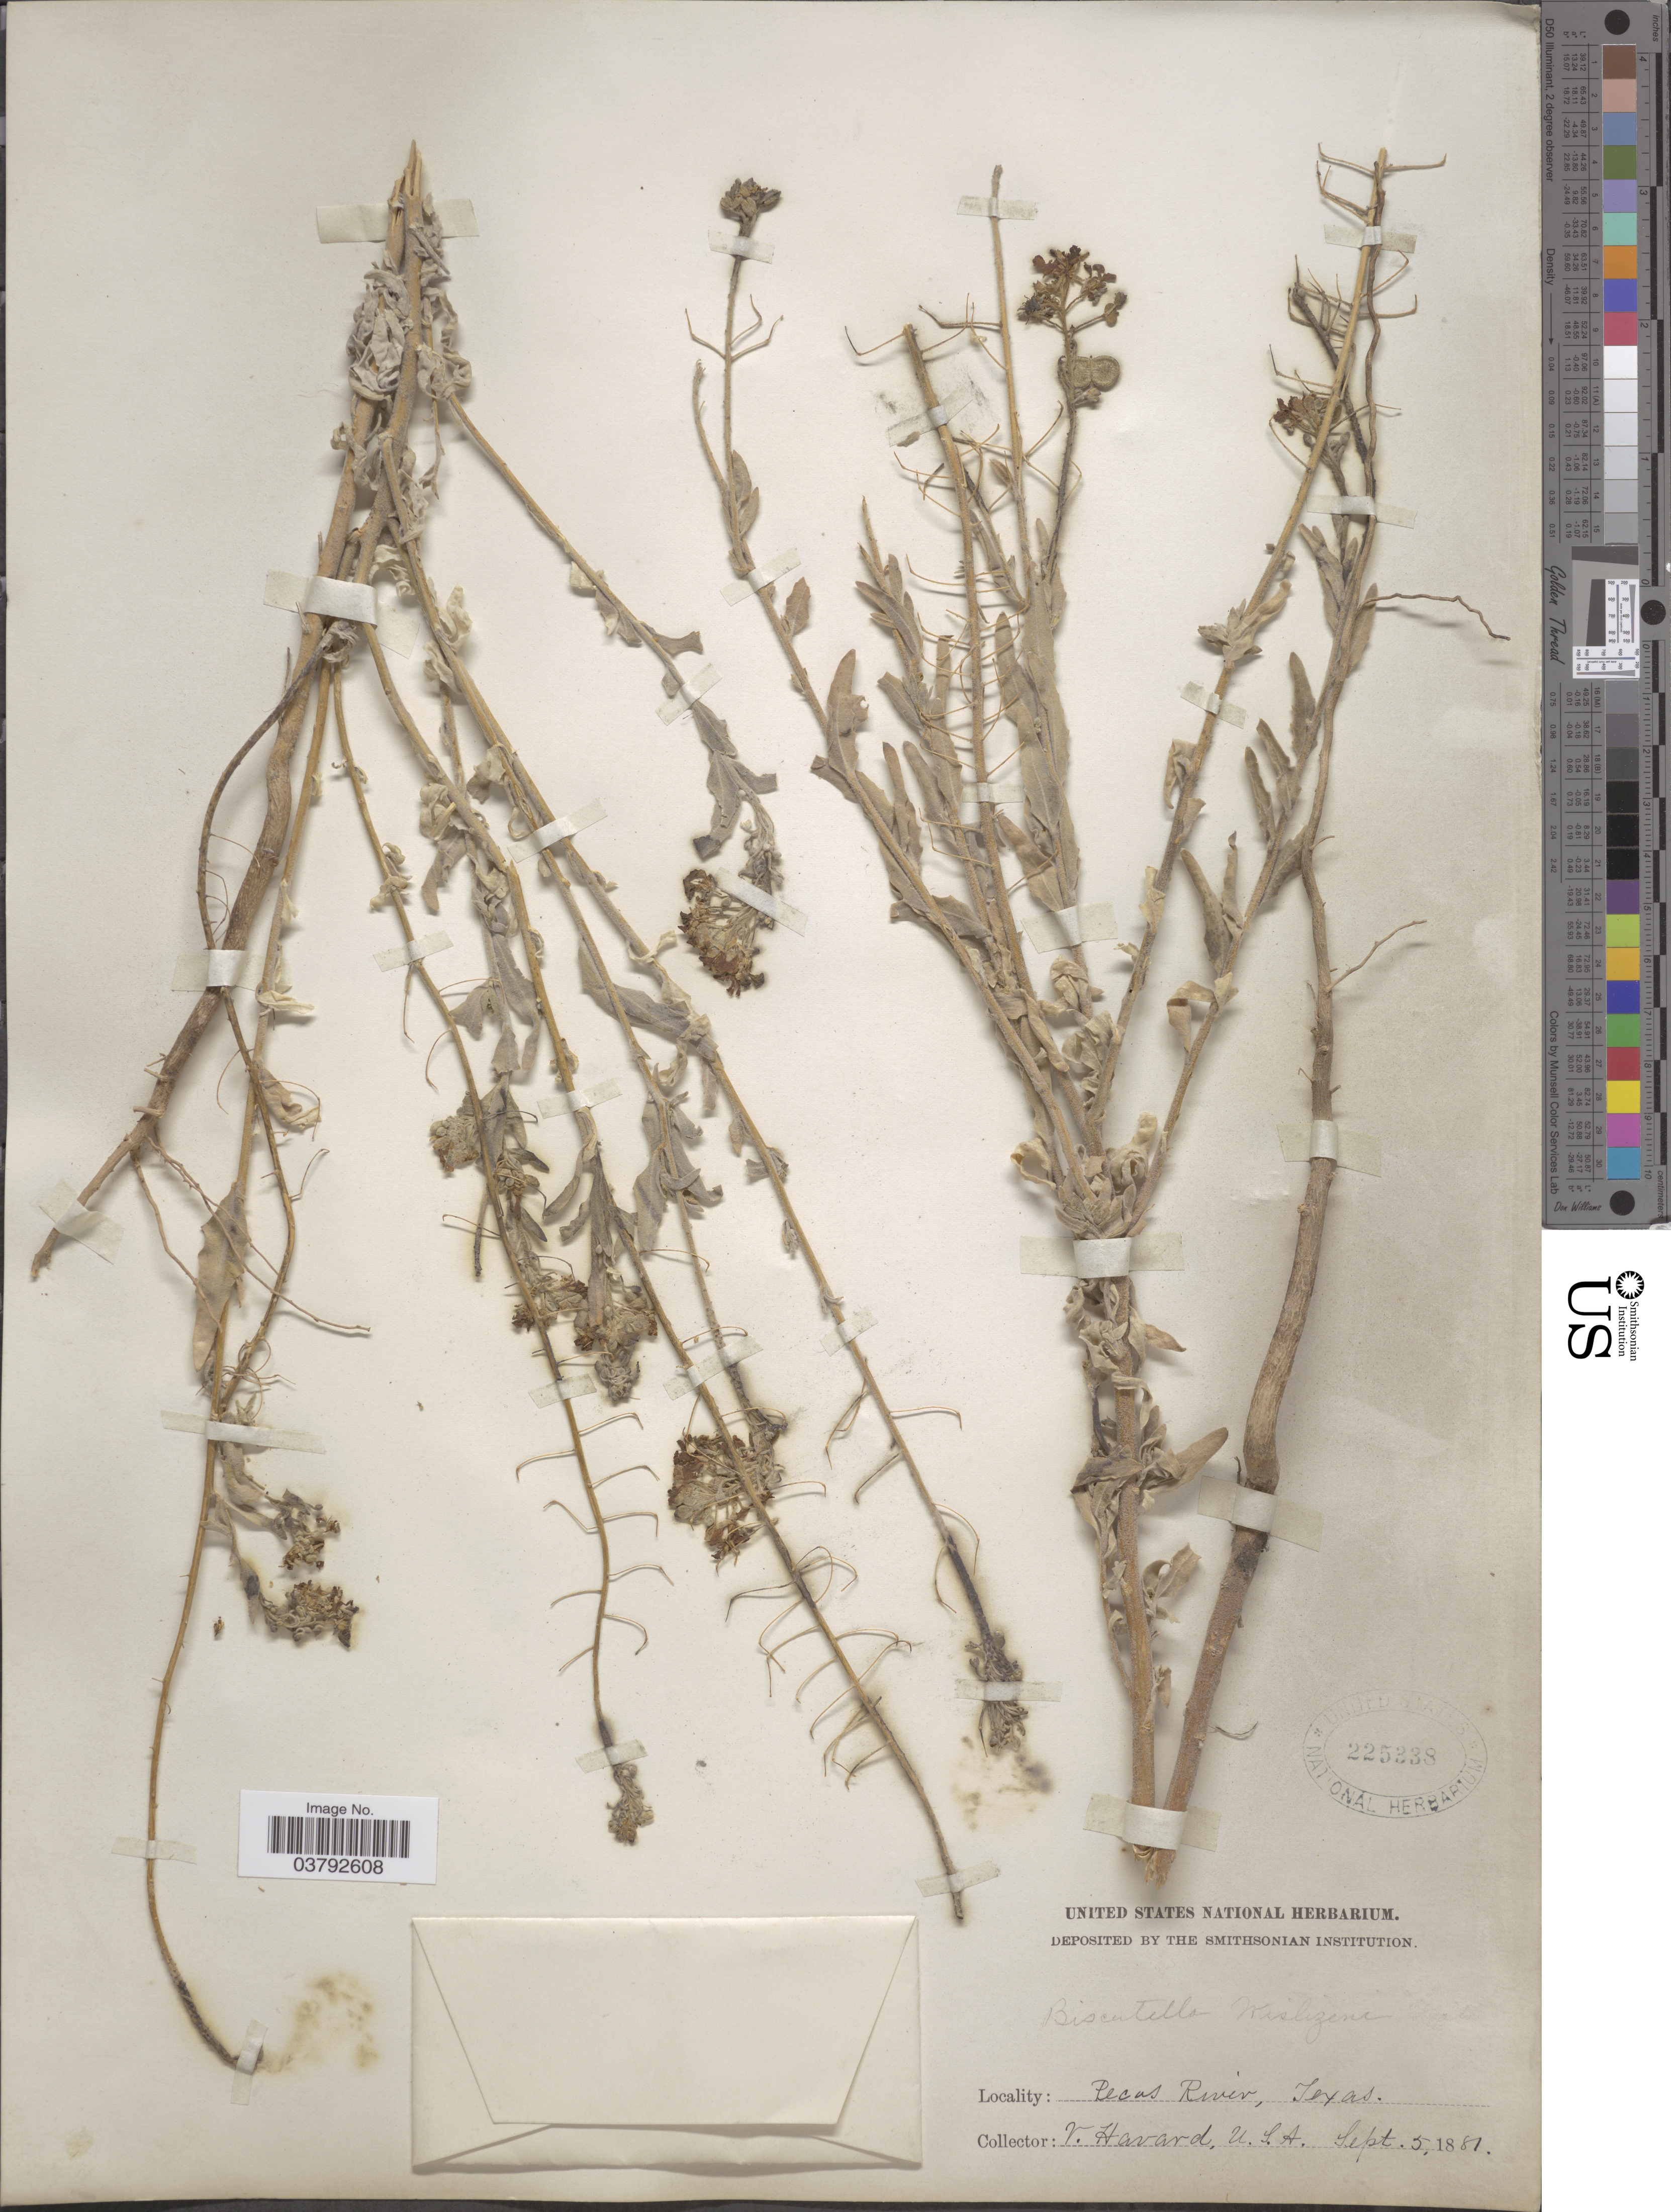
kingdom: Plantae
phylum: Tracheophyta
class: Magnoliopsida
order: Brassicales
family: Brassicaceae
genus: Dithyrea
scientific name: Dithyrea wislizeni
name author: Engelm.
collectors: V. Havard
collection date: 1881-09-05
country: United States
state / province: Texas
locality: Pecos River.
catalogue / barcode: US 225338